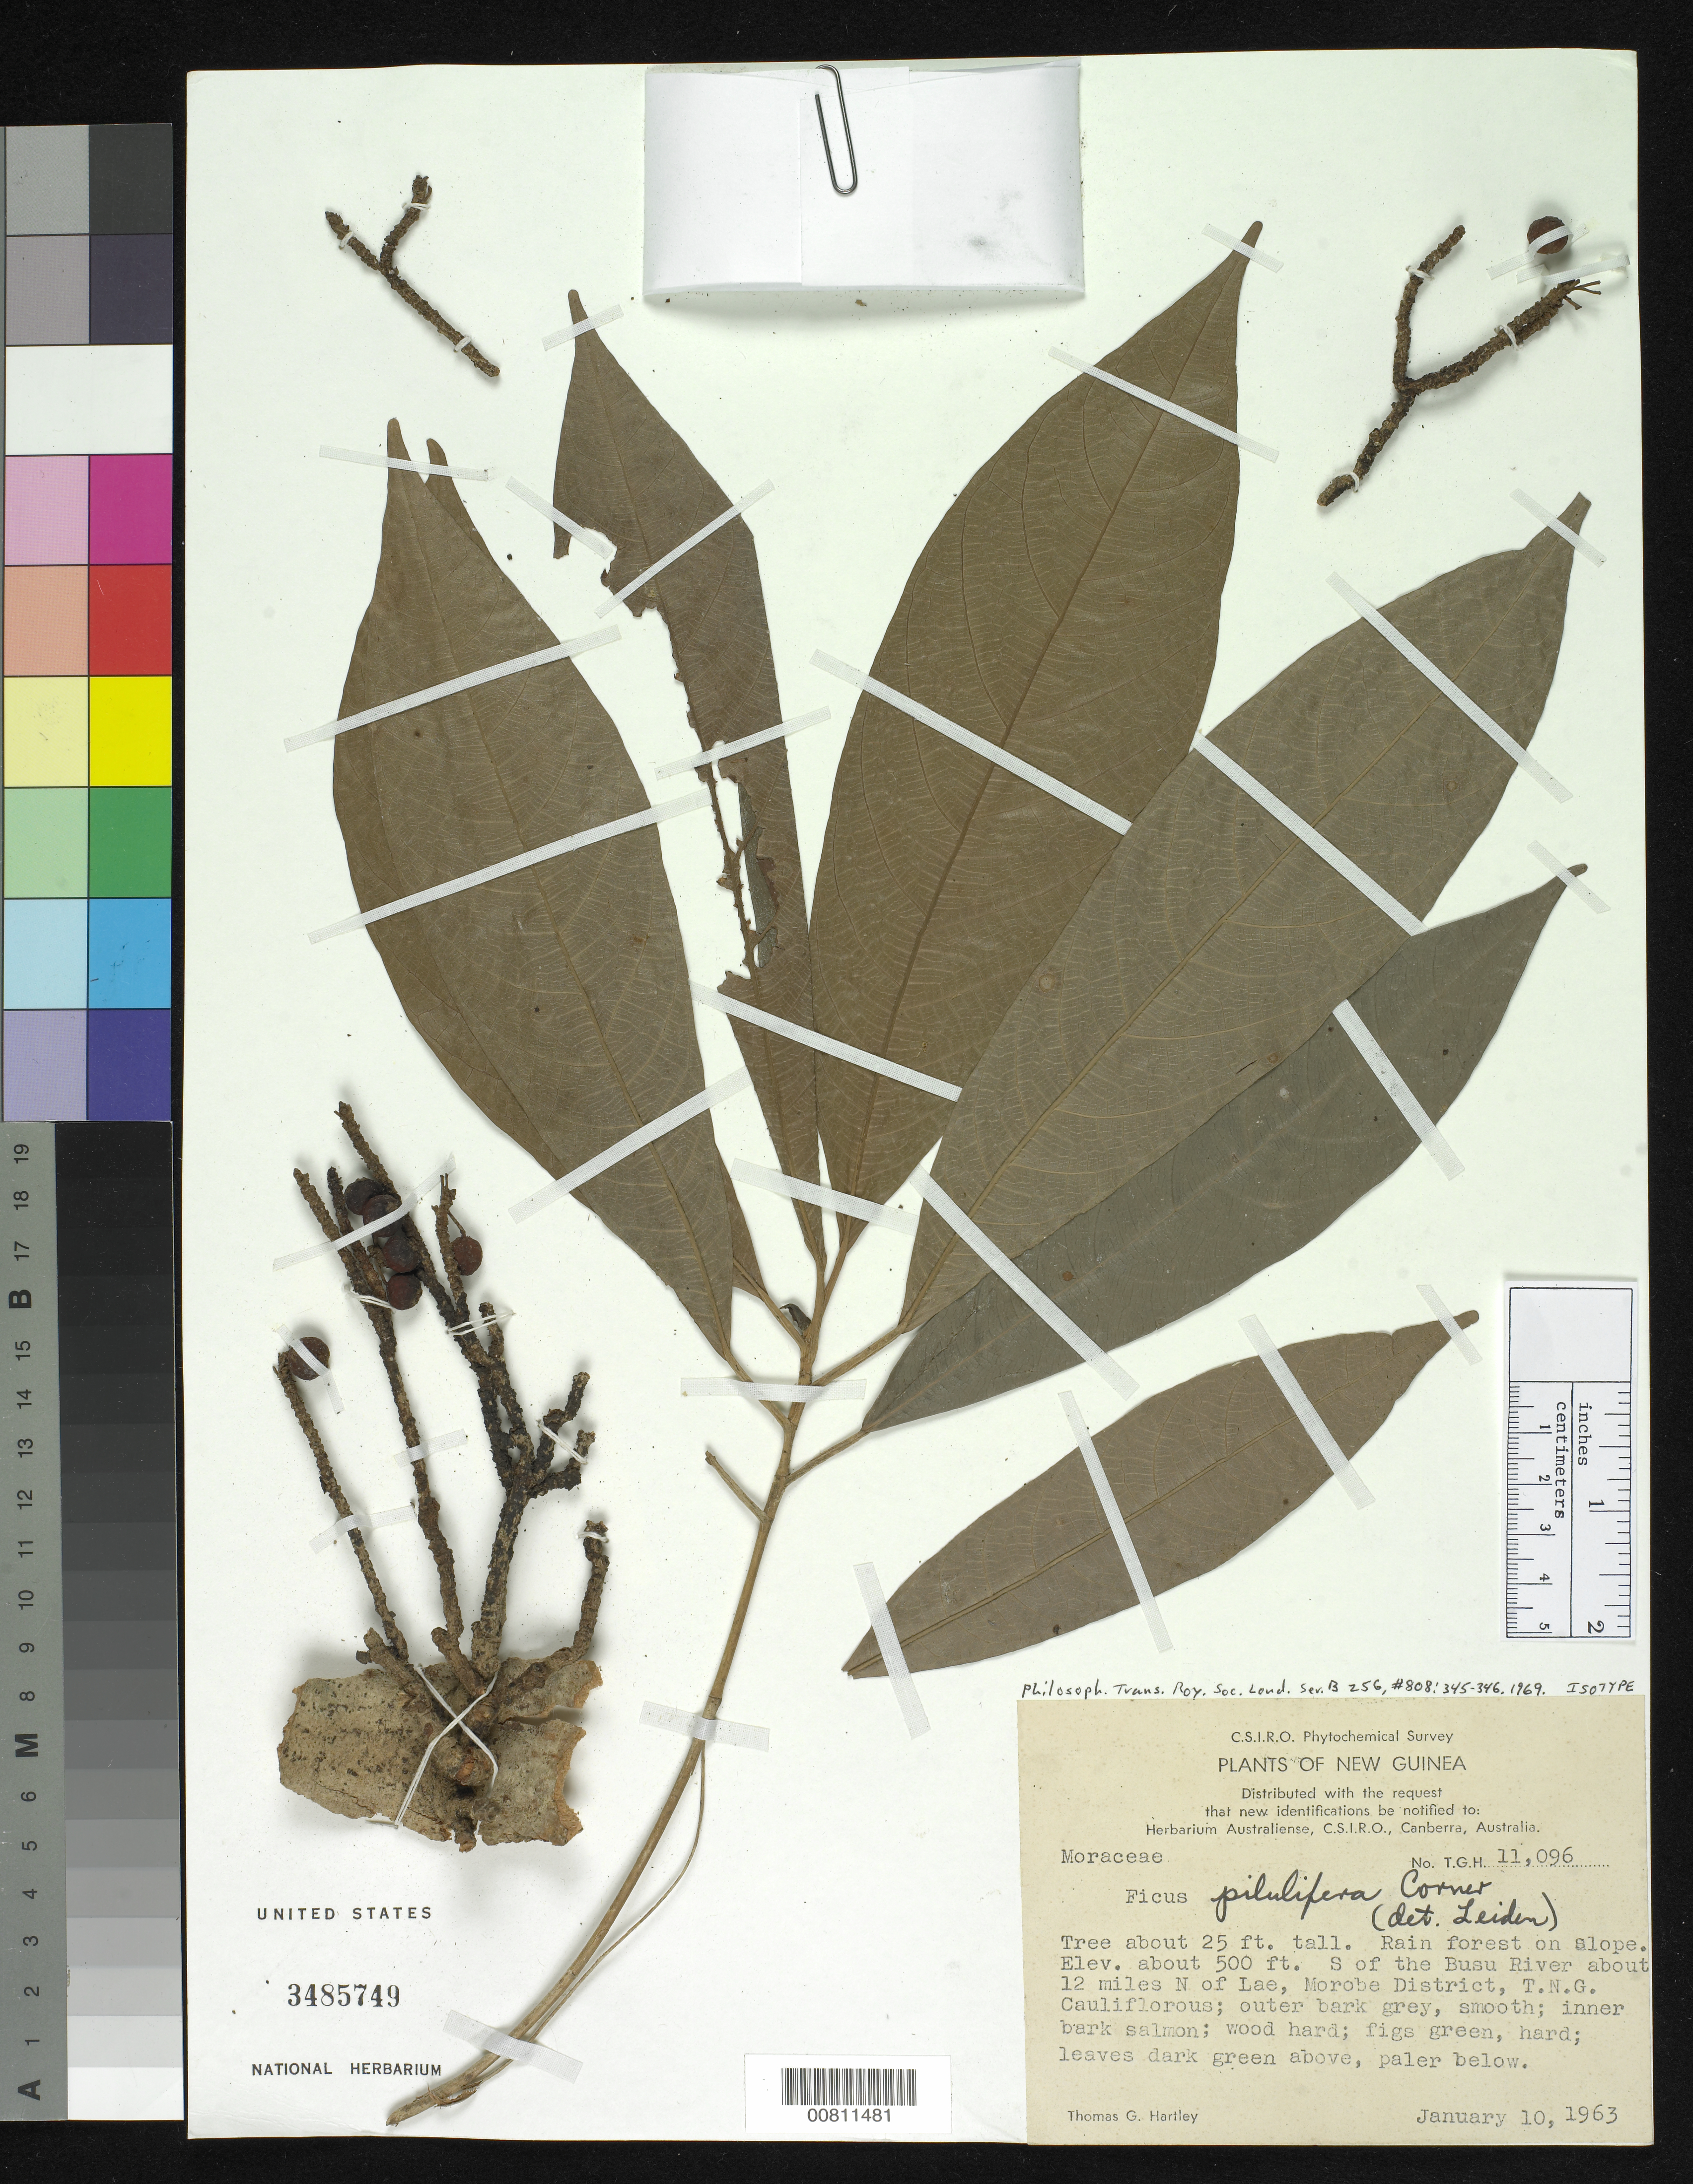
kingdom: Plantae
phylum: Tracheophyta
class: Magnoliopsida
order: Rosales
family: Moraceae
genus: Ficus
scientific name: Ficus pilulifera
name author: Corner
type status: Isotype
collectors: T. G. Hartley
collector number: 11096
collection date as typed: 10 Jan 1963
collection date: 1963-01-10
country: Papua New Guinea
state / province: Morobe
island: New Guinea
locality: S of the Busu River about 12 miles N of Lae, Morobe District, T.N.G.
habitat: Rain forest on slope.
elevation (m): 152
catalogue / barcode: US 3485749